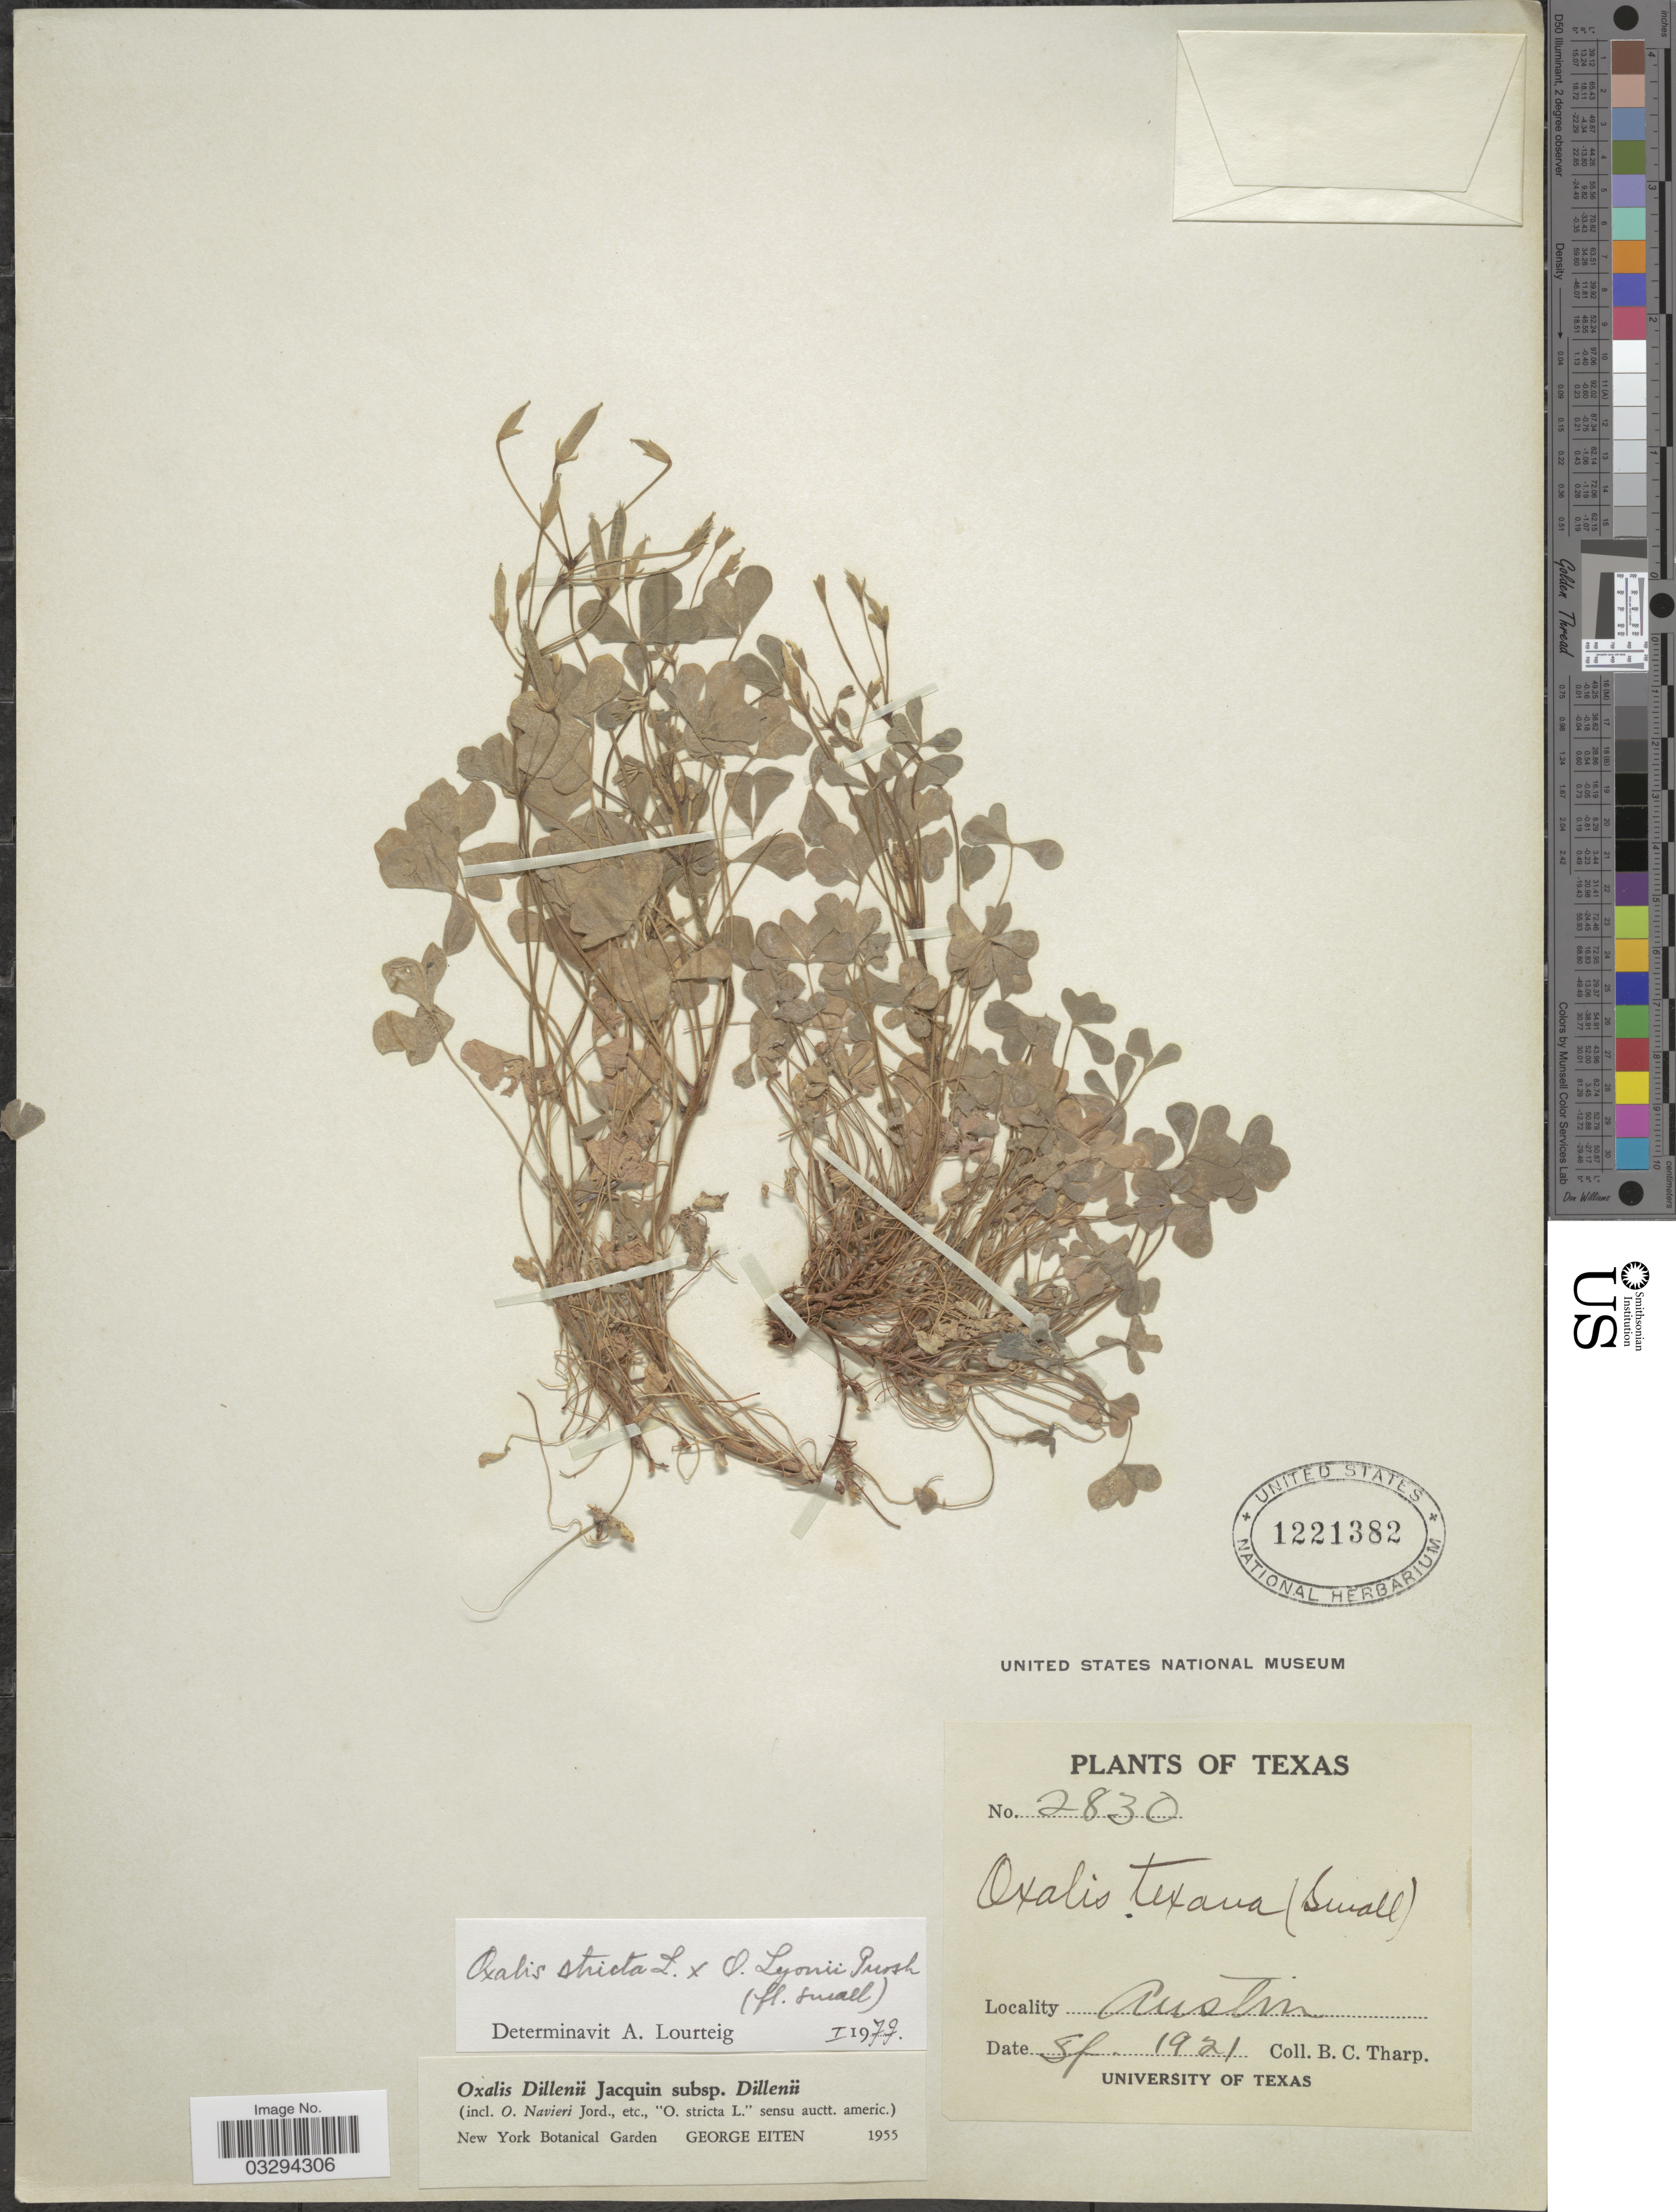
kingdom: Plantae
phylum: Tracheophyta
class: Magnoliopsida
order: Oxalidales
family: Oxalidaceae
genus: Oxalis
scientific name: Oxalis lyonii x O. stricta L.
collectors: B. C. Tharp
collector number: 2830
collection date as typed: Sp. 1921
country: United States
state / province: Texas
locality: Austin.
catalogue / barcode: US 1221382